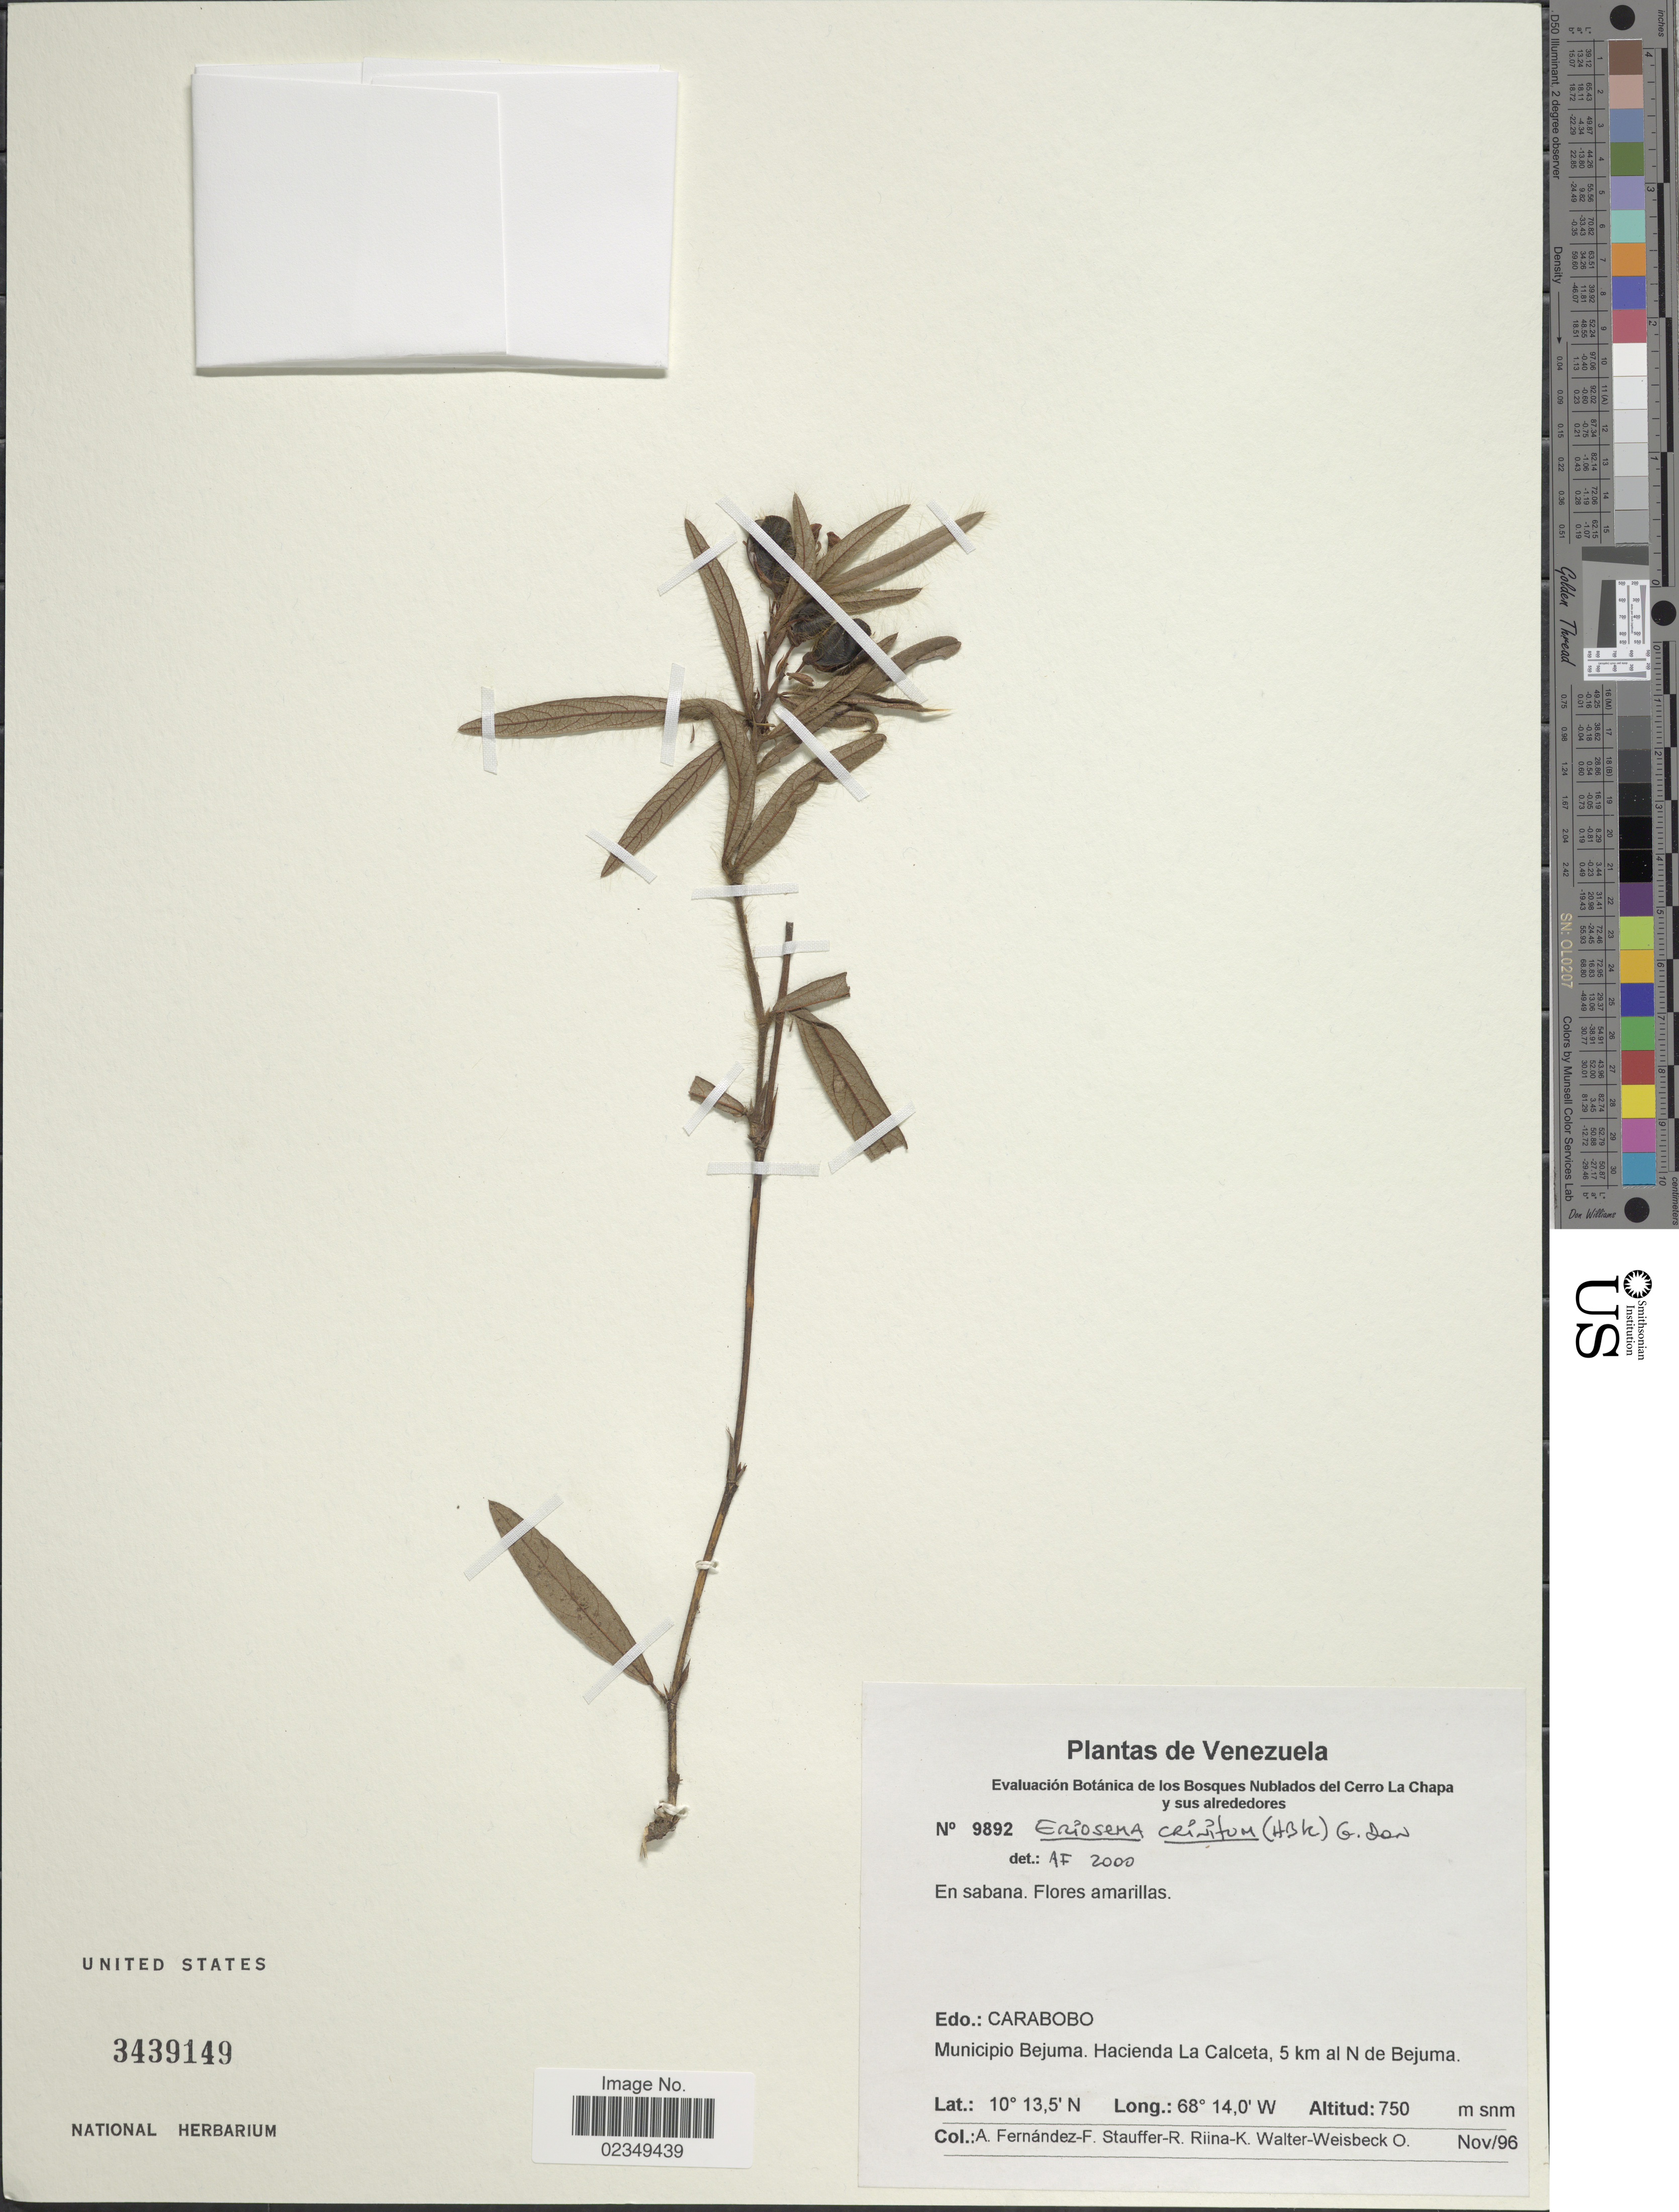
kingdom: Plantae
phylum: Tracheophyta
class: Magnoliopsida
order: Fabales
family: Fabaceae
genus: Eriosema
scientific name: Eriosema crinitum var. stipulare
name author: (Benth.) Fortunato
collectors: A. Fernández F., Stauffer-R., K. Riina & O. Walter-Weisbeck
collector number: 9892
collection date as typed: Transcribed d/m/y: /11/96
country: Venezuela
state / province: Carabobo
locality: Municipio Bejuma. Hacienda La Calceta, 5 km al N de Bejuma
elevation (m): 750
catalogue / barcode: US 3439149